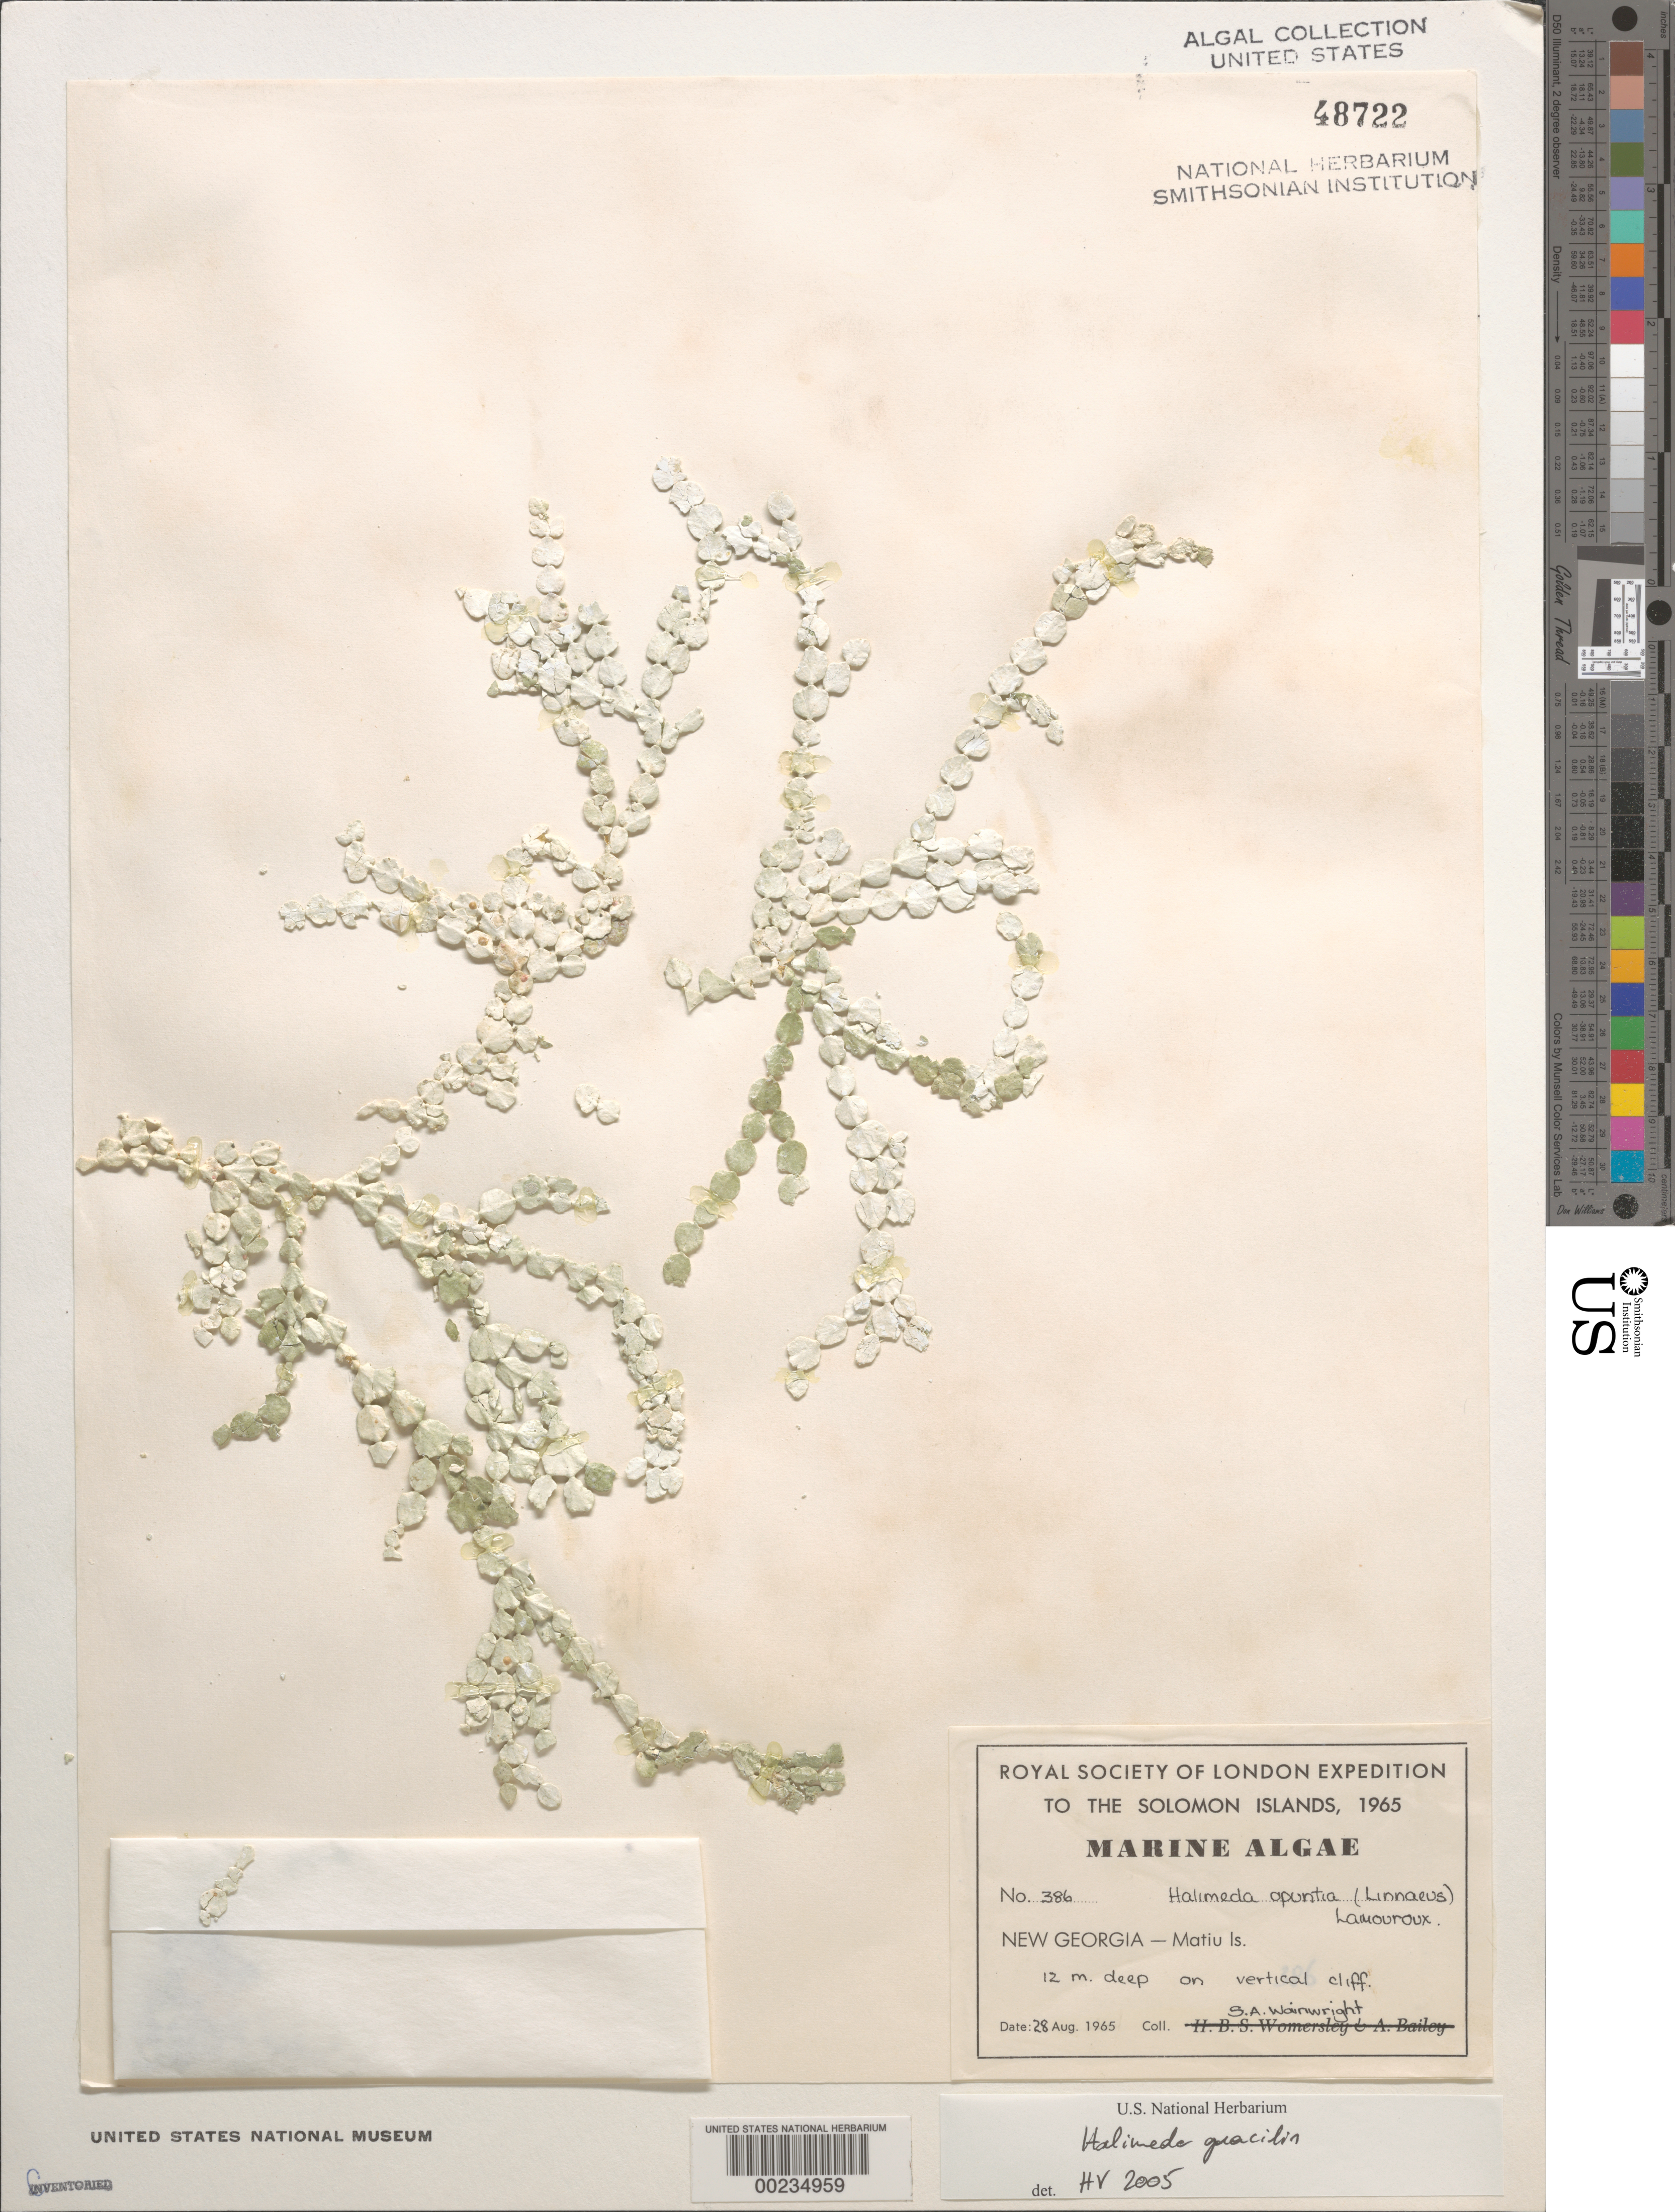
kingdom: Plantae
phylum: Chlorophyta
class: Ulvophyceae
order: Bryopsidales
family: Halimedaceae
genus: Halimeda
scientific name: Halimeda gracilis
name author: Harv. ex J. Agardh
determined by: Verbruggen, H.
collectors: S. Wainwright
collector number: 386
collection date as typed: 28 Aug 1965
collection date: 1965-08-28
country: Solomon Islands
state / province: Western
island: Matiu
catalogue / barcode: US 48722